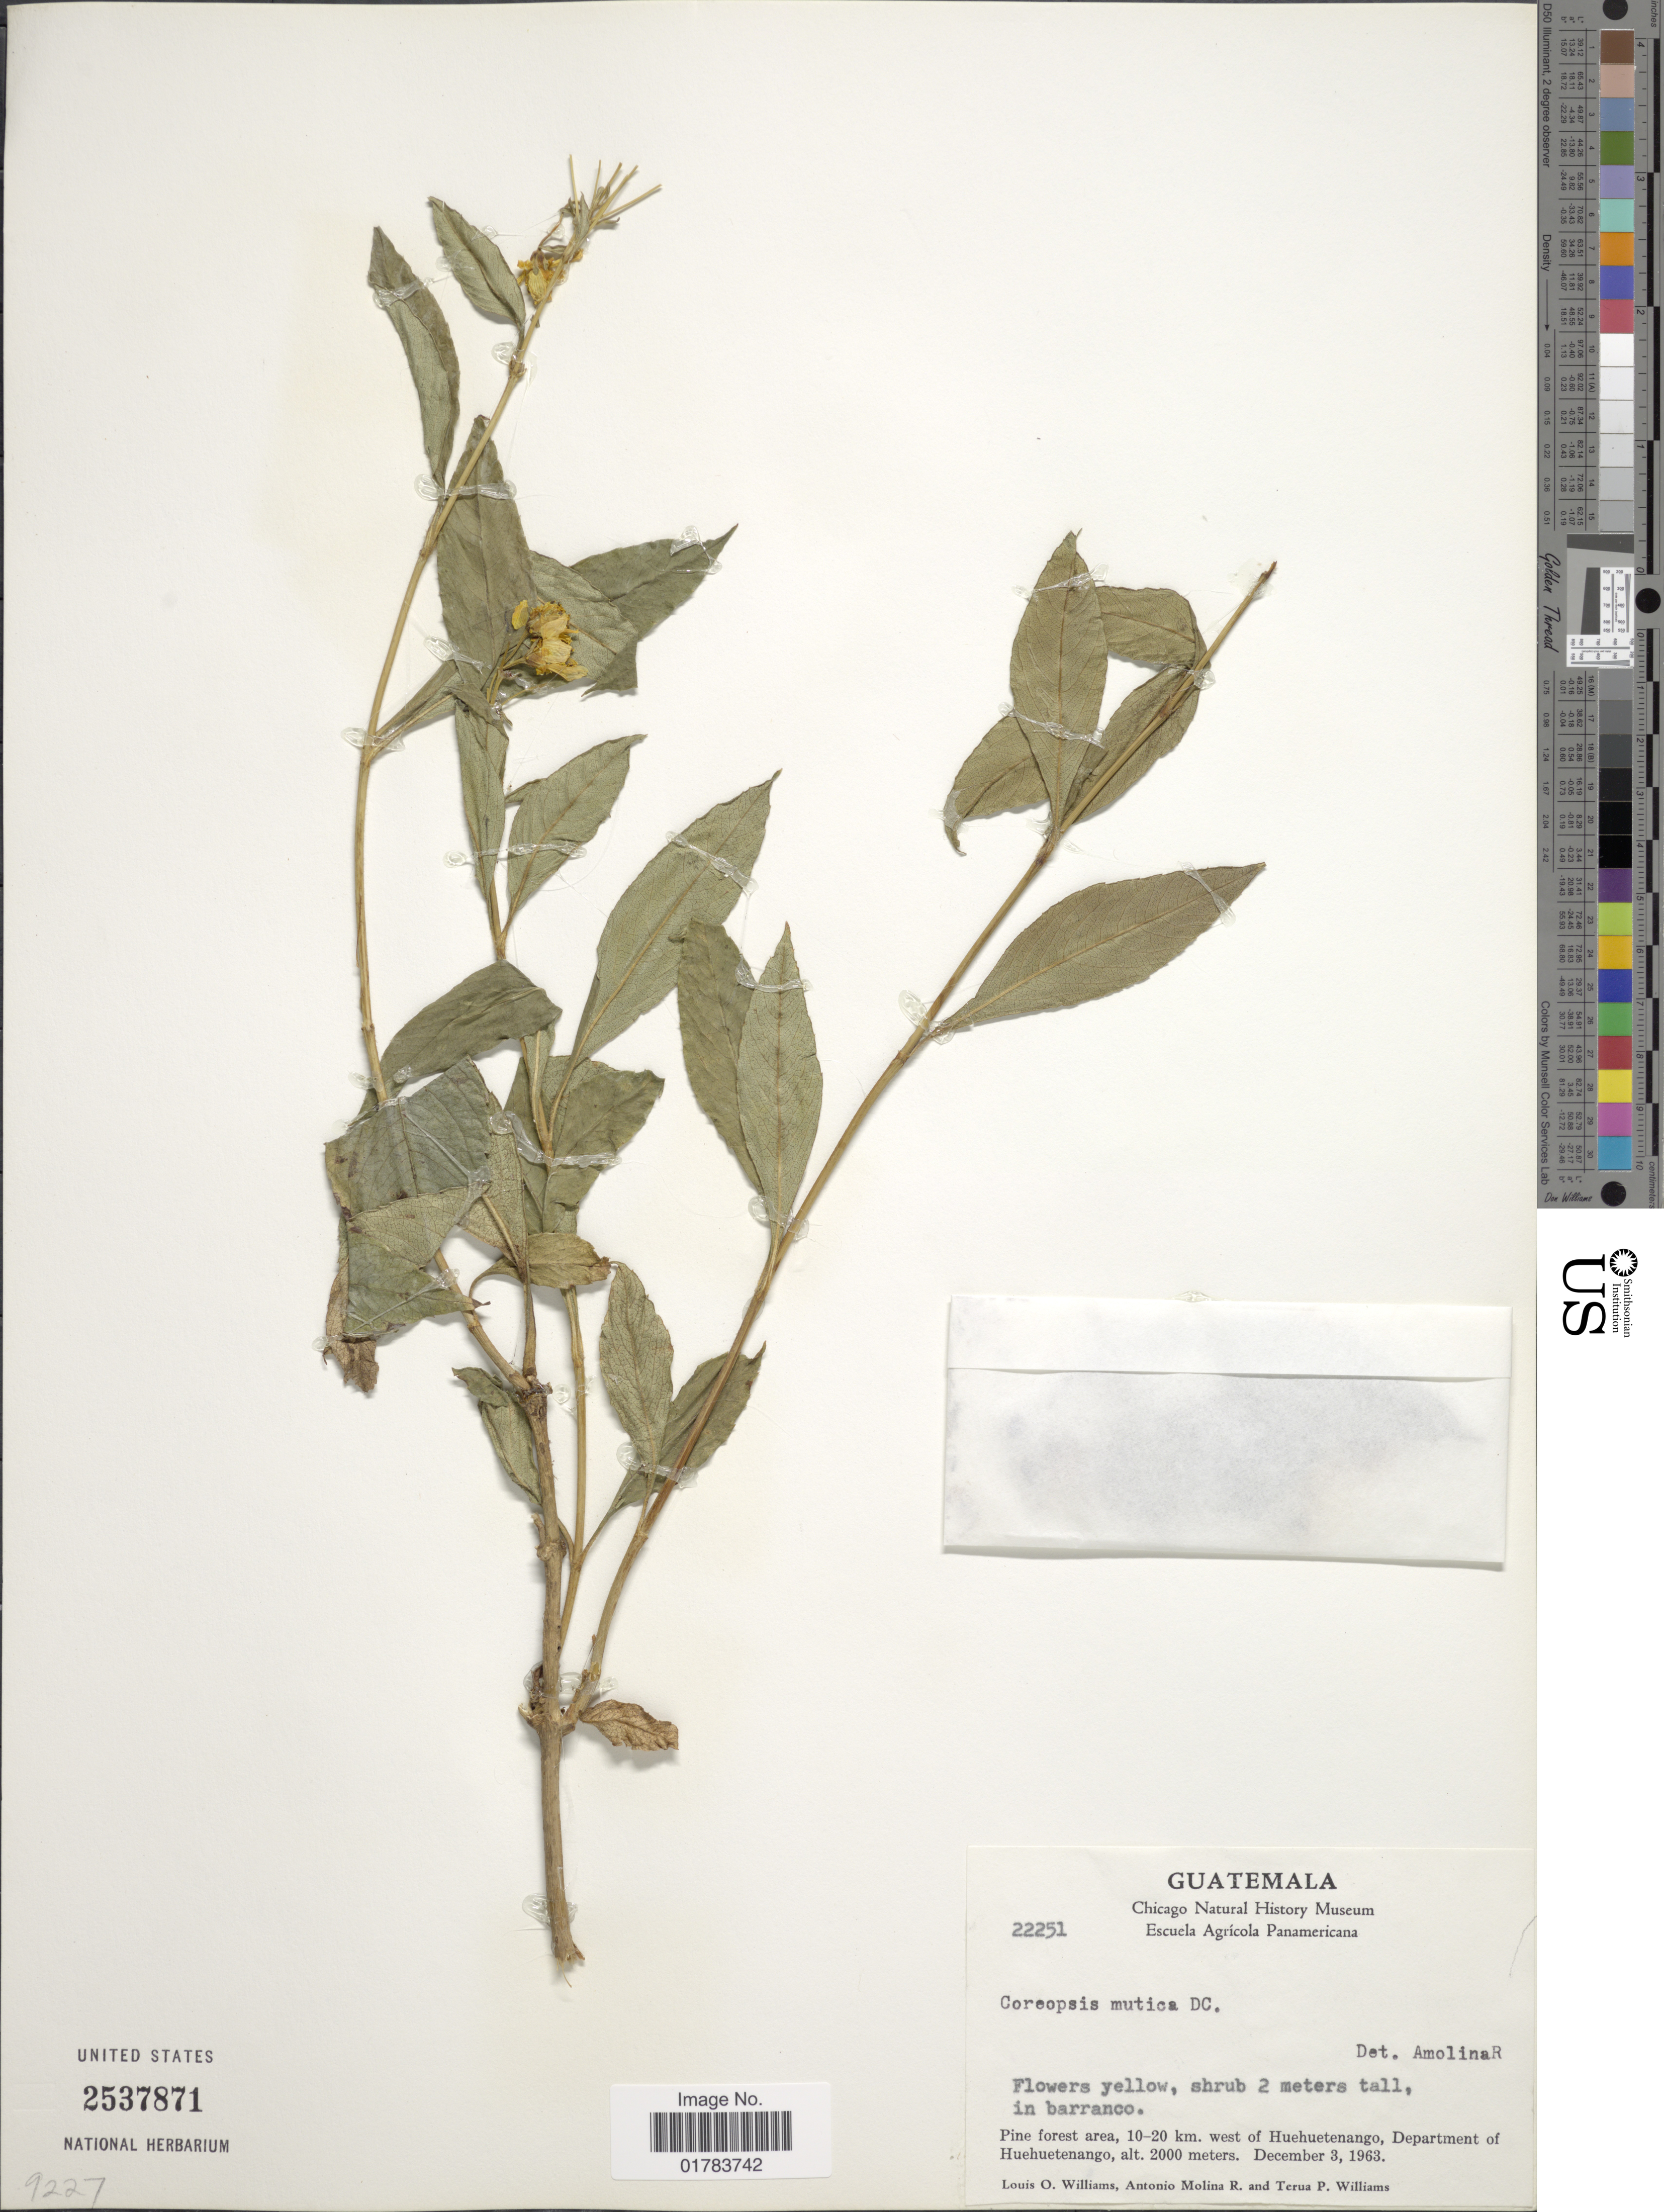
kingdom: Plantae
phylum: Tracheophyta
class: Magnoliopsida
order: Asterales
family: Asteraceae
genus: Coreopsis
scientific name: Coreopsis mutica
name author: DC.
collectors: L. O. Williams, A. Molina R. & T. P. Williams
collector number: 22251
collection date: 1963-12-03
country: Guatemala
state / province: Huehuetenango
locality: Pine forest area, 10-20 km. west of Huehuetenango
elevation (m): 2000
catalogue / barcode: US 2537871